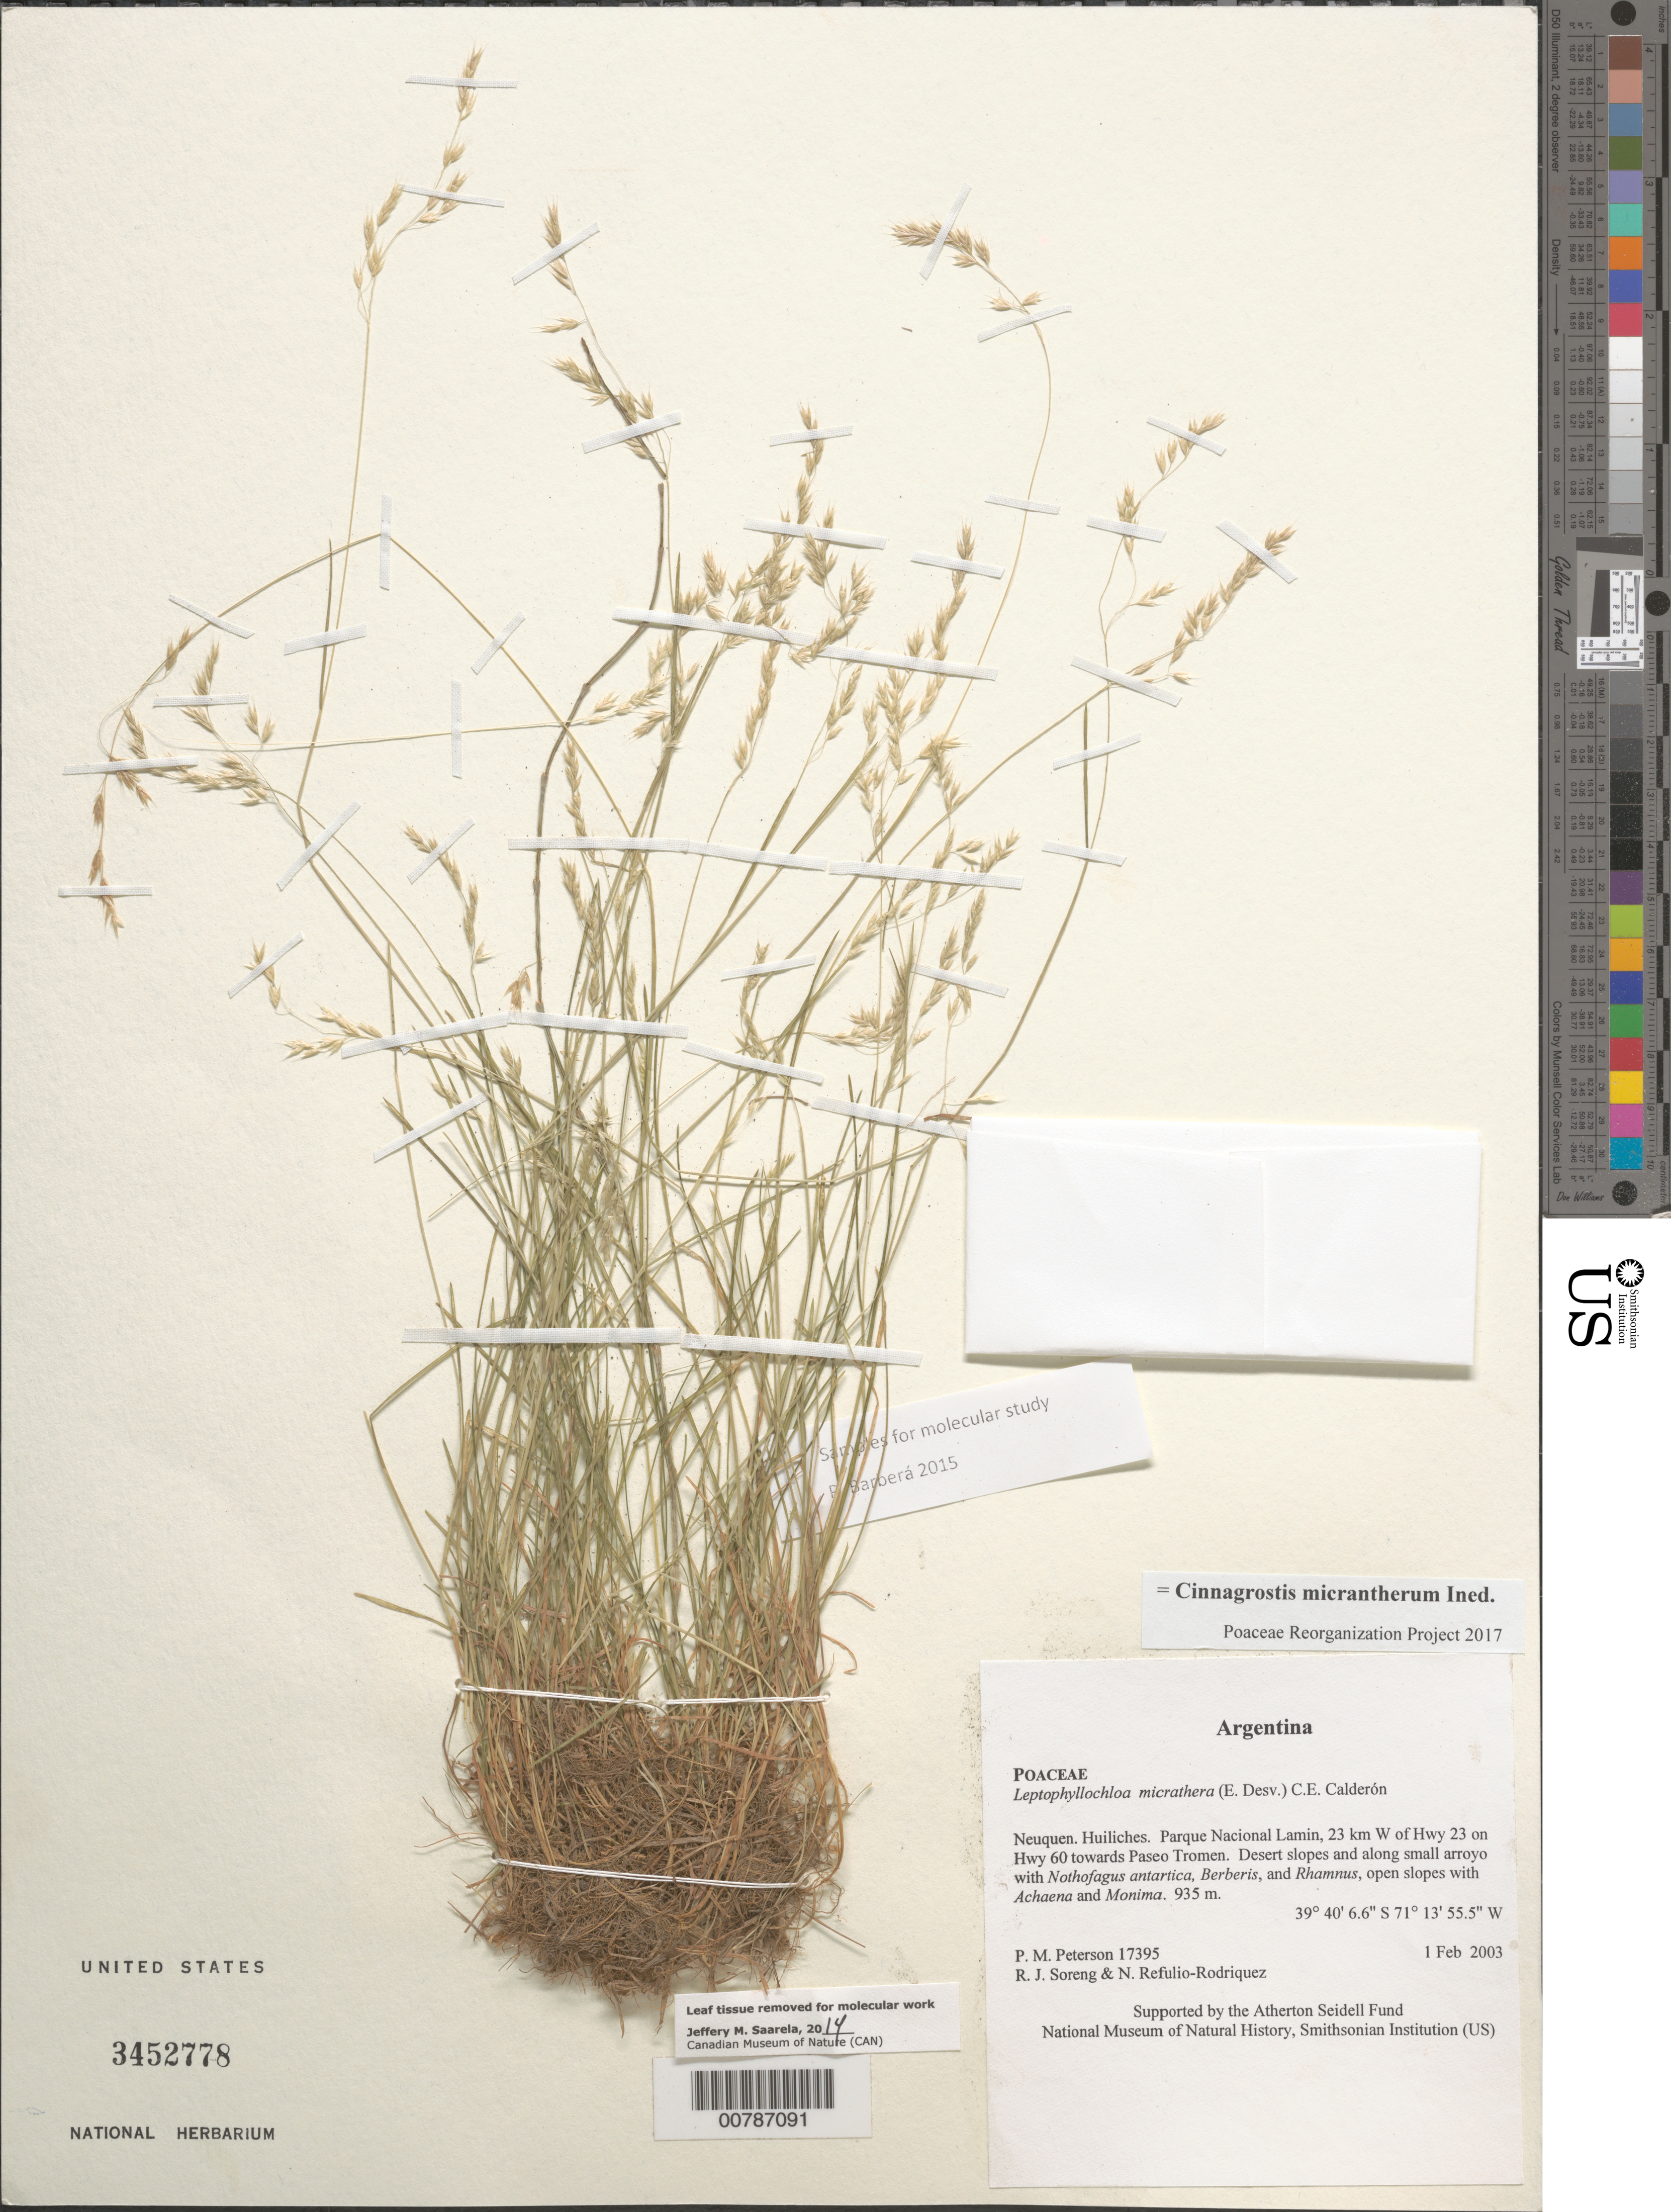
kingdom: Plantae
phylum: Tracheophyta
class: Liliopsida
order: Poales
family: Poaceae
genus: Cinnagrostis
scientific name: Cinnagrostis micrathera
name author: (É. Desv.) P.M. Peterson et al.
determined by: Poaceae Reorganization Project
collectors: P. M. Peterson, R. J. Soreng & N. Refulio-Rodríguez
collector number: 17395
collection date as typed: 01 Feb 2003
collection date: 2003-02-01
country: Argentina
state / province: Neuquen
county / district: Huiliches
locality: Parque Nacional Lamin, 23 km W of Hwy 23 on Hwy 60 towards Paseo Tromen. Desert slopes and along small arroyo with Nothofagus antartica, Berberis, and Rhamnus, open slopes with Achaena and Monima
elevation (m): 935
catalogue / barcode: US 3452778